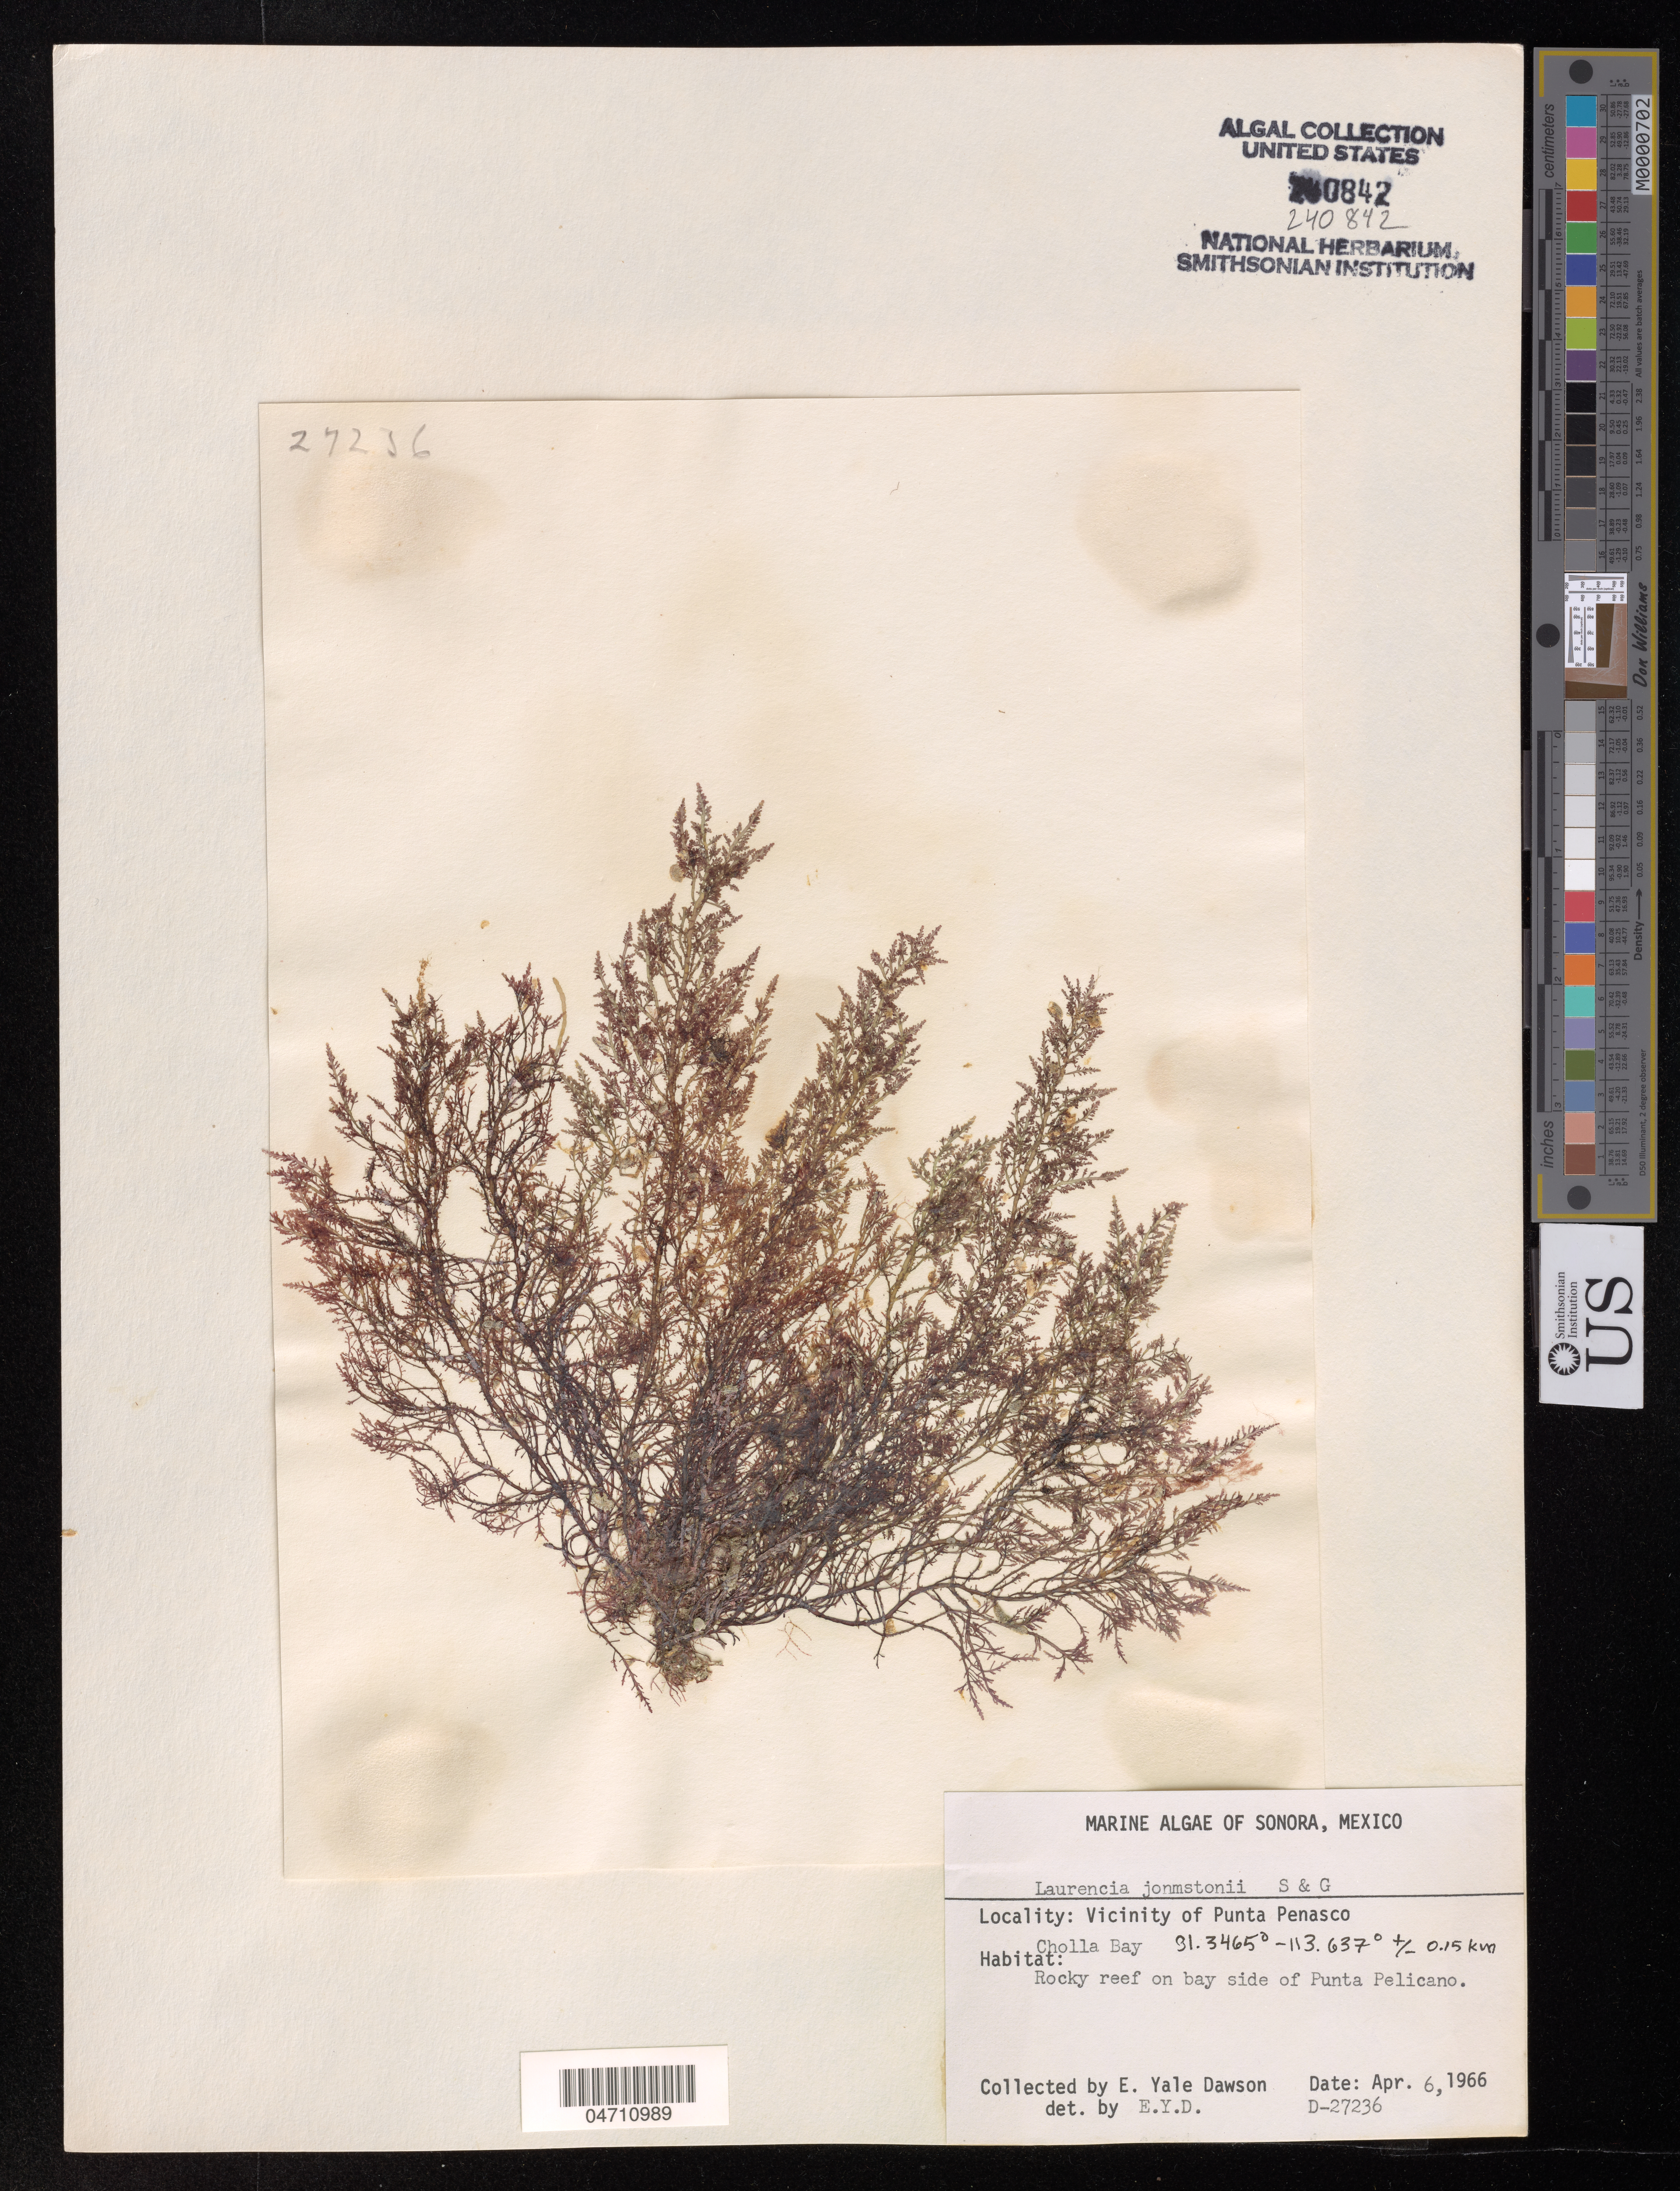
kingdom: Plantae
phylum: Rhodophyta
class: Florideophyceae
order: Ceramiales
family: Rhodomelaceae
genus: Laurencia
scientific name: Laurencia johnstonii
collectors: E. Y. Dawson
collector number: D-27236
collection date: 1966-04-06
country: Mexico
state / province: Sonora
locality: Vicinity of Punta Penasco, Cholla Bay.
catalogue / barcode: US 240842